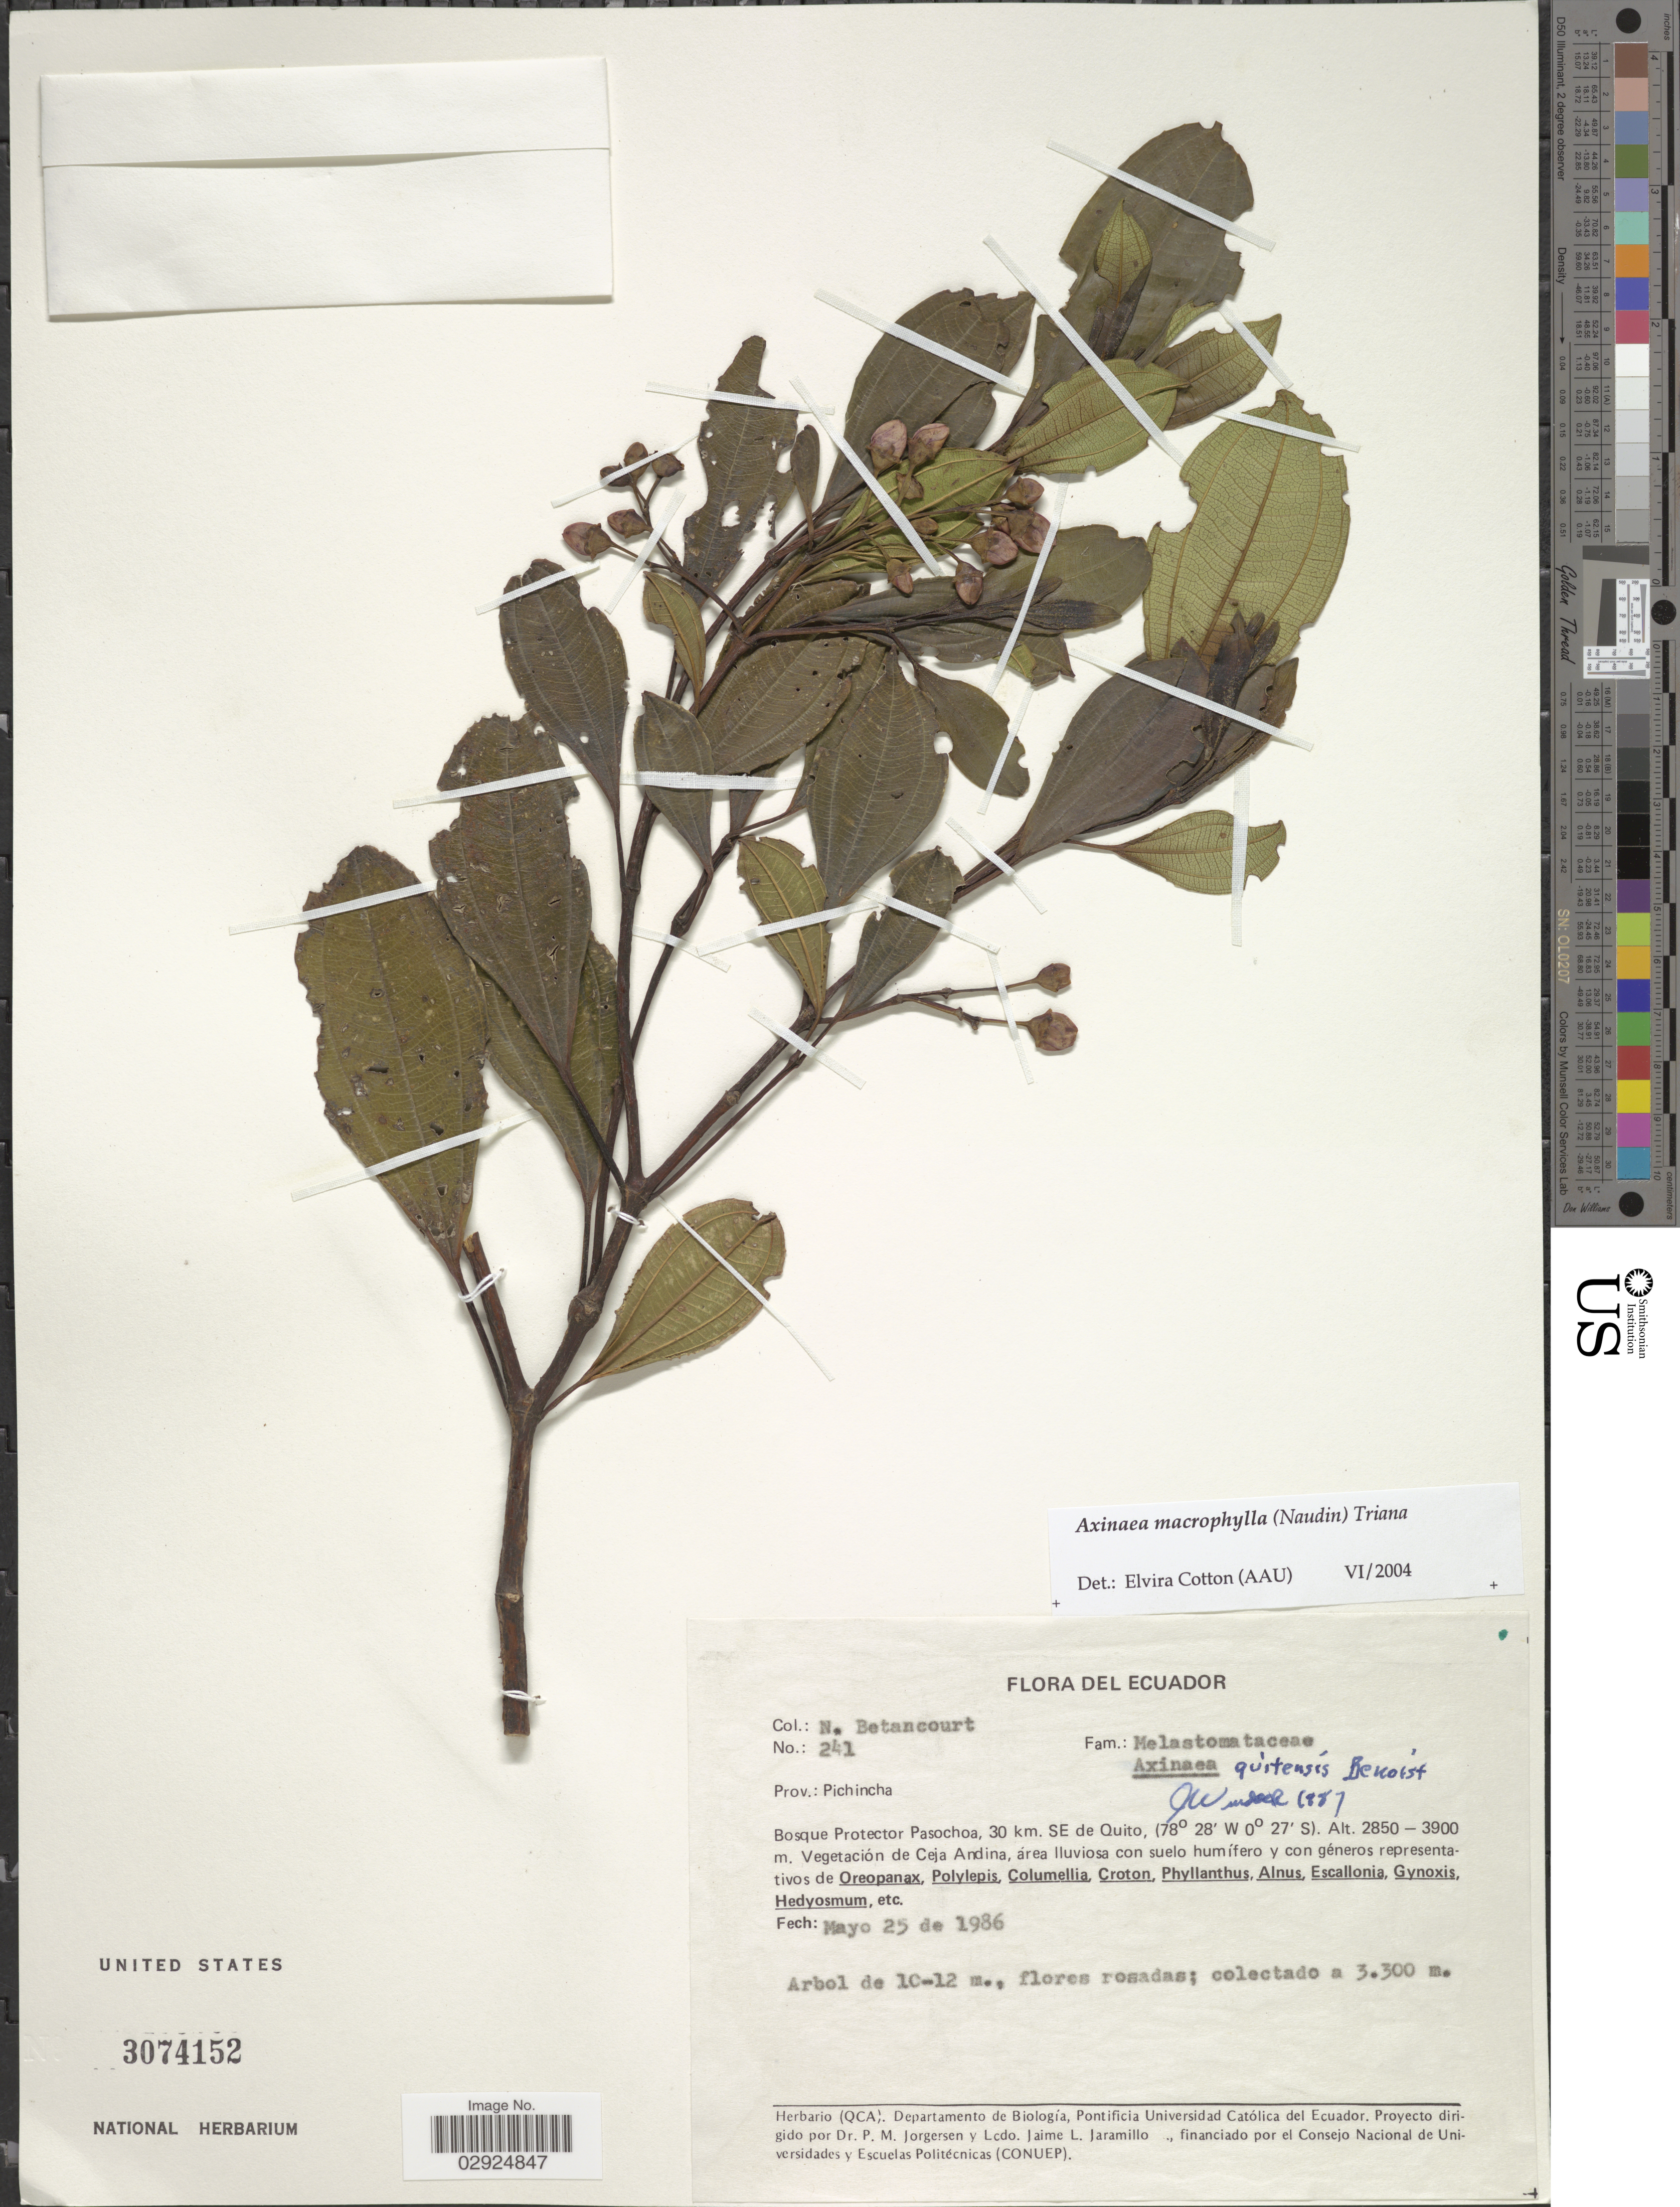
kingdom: Plantae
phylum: Tracheophyta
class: Magnoliopsida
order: Myrtales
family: Melastomataceae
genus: Axinaea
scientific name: Axinaea macrophylla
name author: (Naudin) Triana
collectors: N. Betancourt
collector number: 241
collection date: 1986-05-25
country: Ecuador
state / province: Pichincha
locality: Prov.: Pichincha. Bosque Protector Pasochoa, 30 km. SE de Quito.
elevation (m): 2850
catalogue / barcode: US 3074152